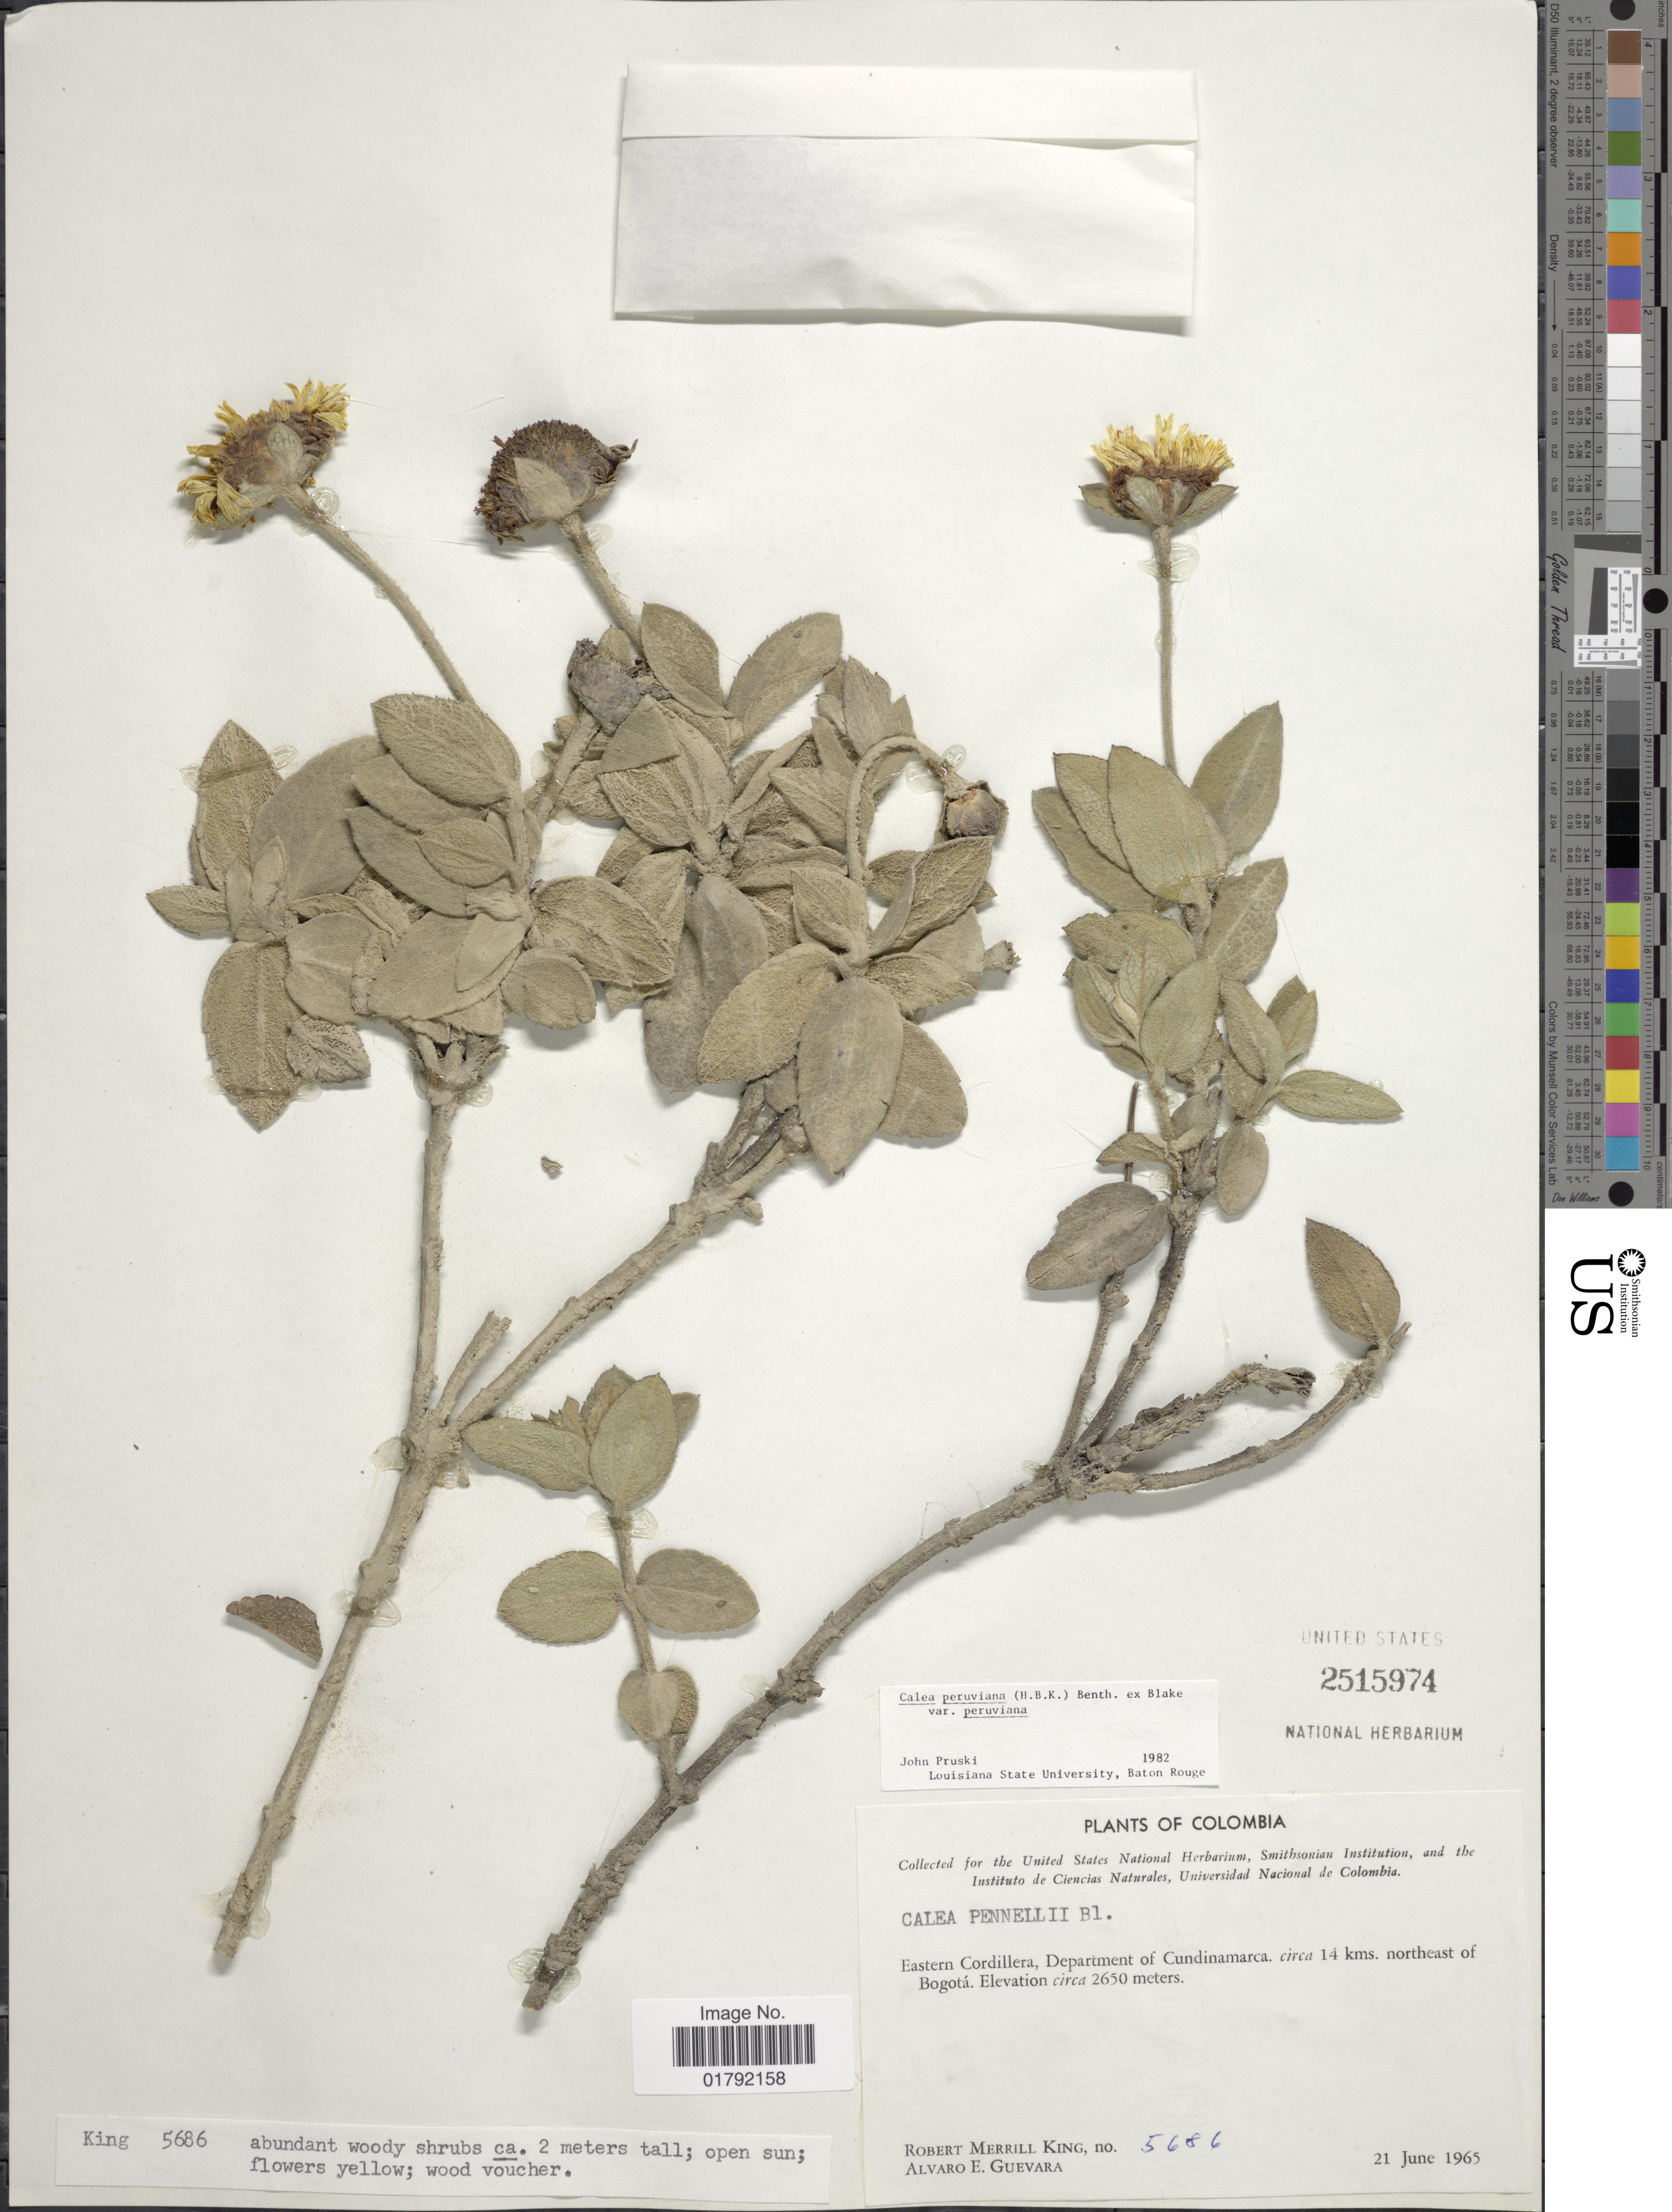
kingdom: Plantae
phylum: Tracheophyta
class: Magnoliopsida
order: Asterales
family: Asteraceae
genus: Calea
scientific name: Calea peruviana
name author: (Kunth) Benth.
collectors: R. M. King & A. E. Guevara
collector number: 5686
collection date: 1965-06-21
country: Colombia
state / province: Cundinamarca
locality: Eastern Cordillera, circa 14 kms. northeast of Bogota.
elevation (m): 2650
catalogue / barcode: US 2515974